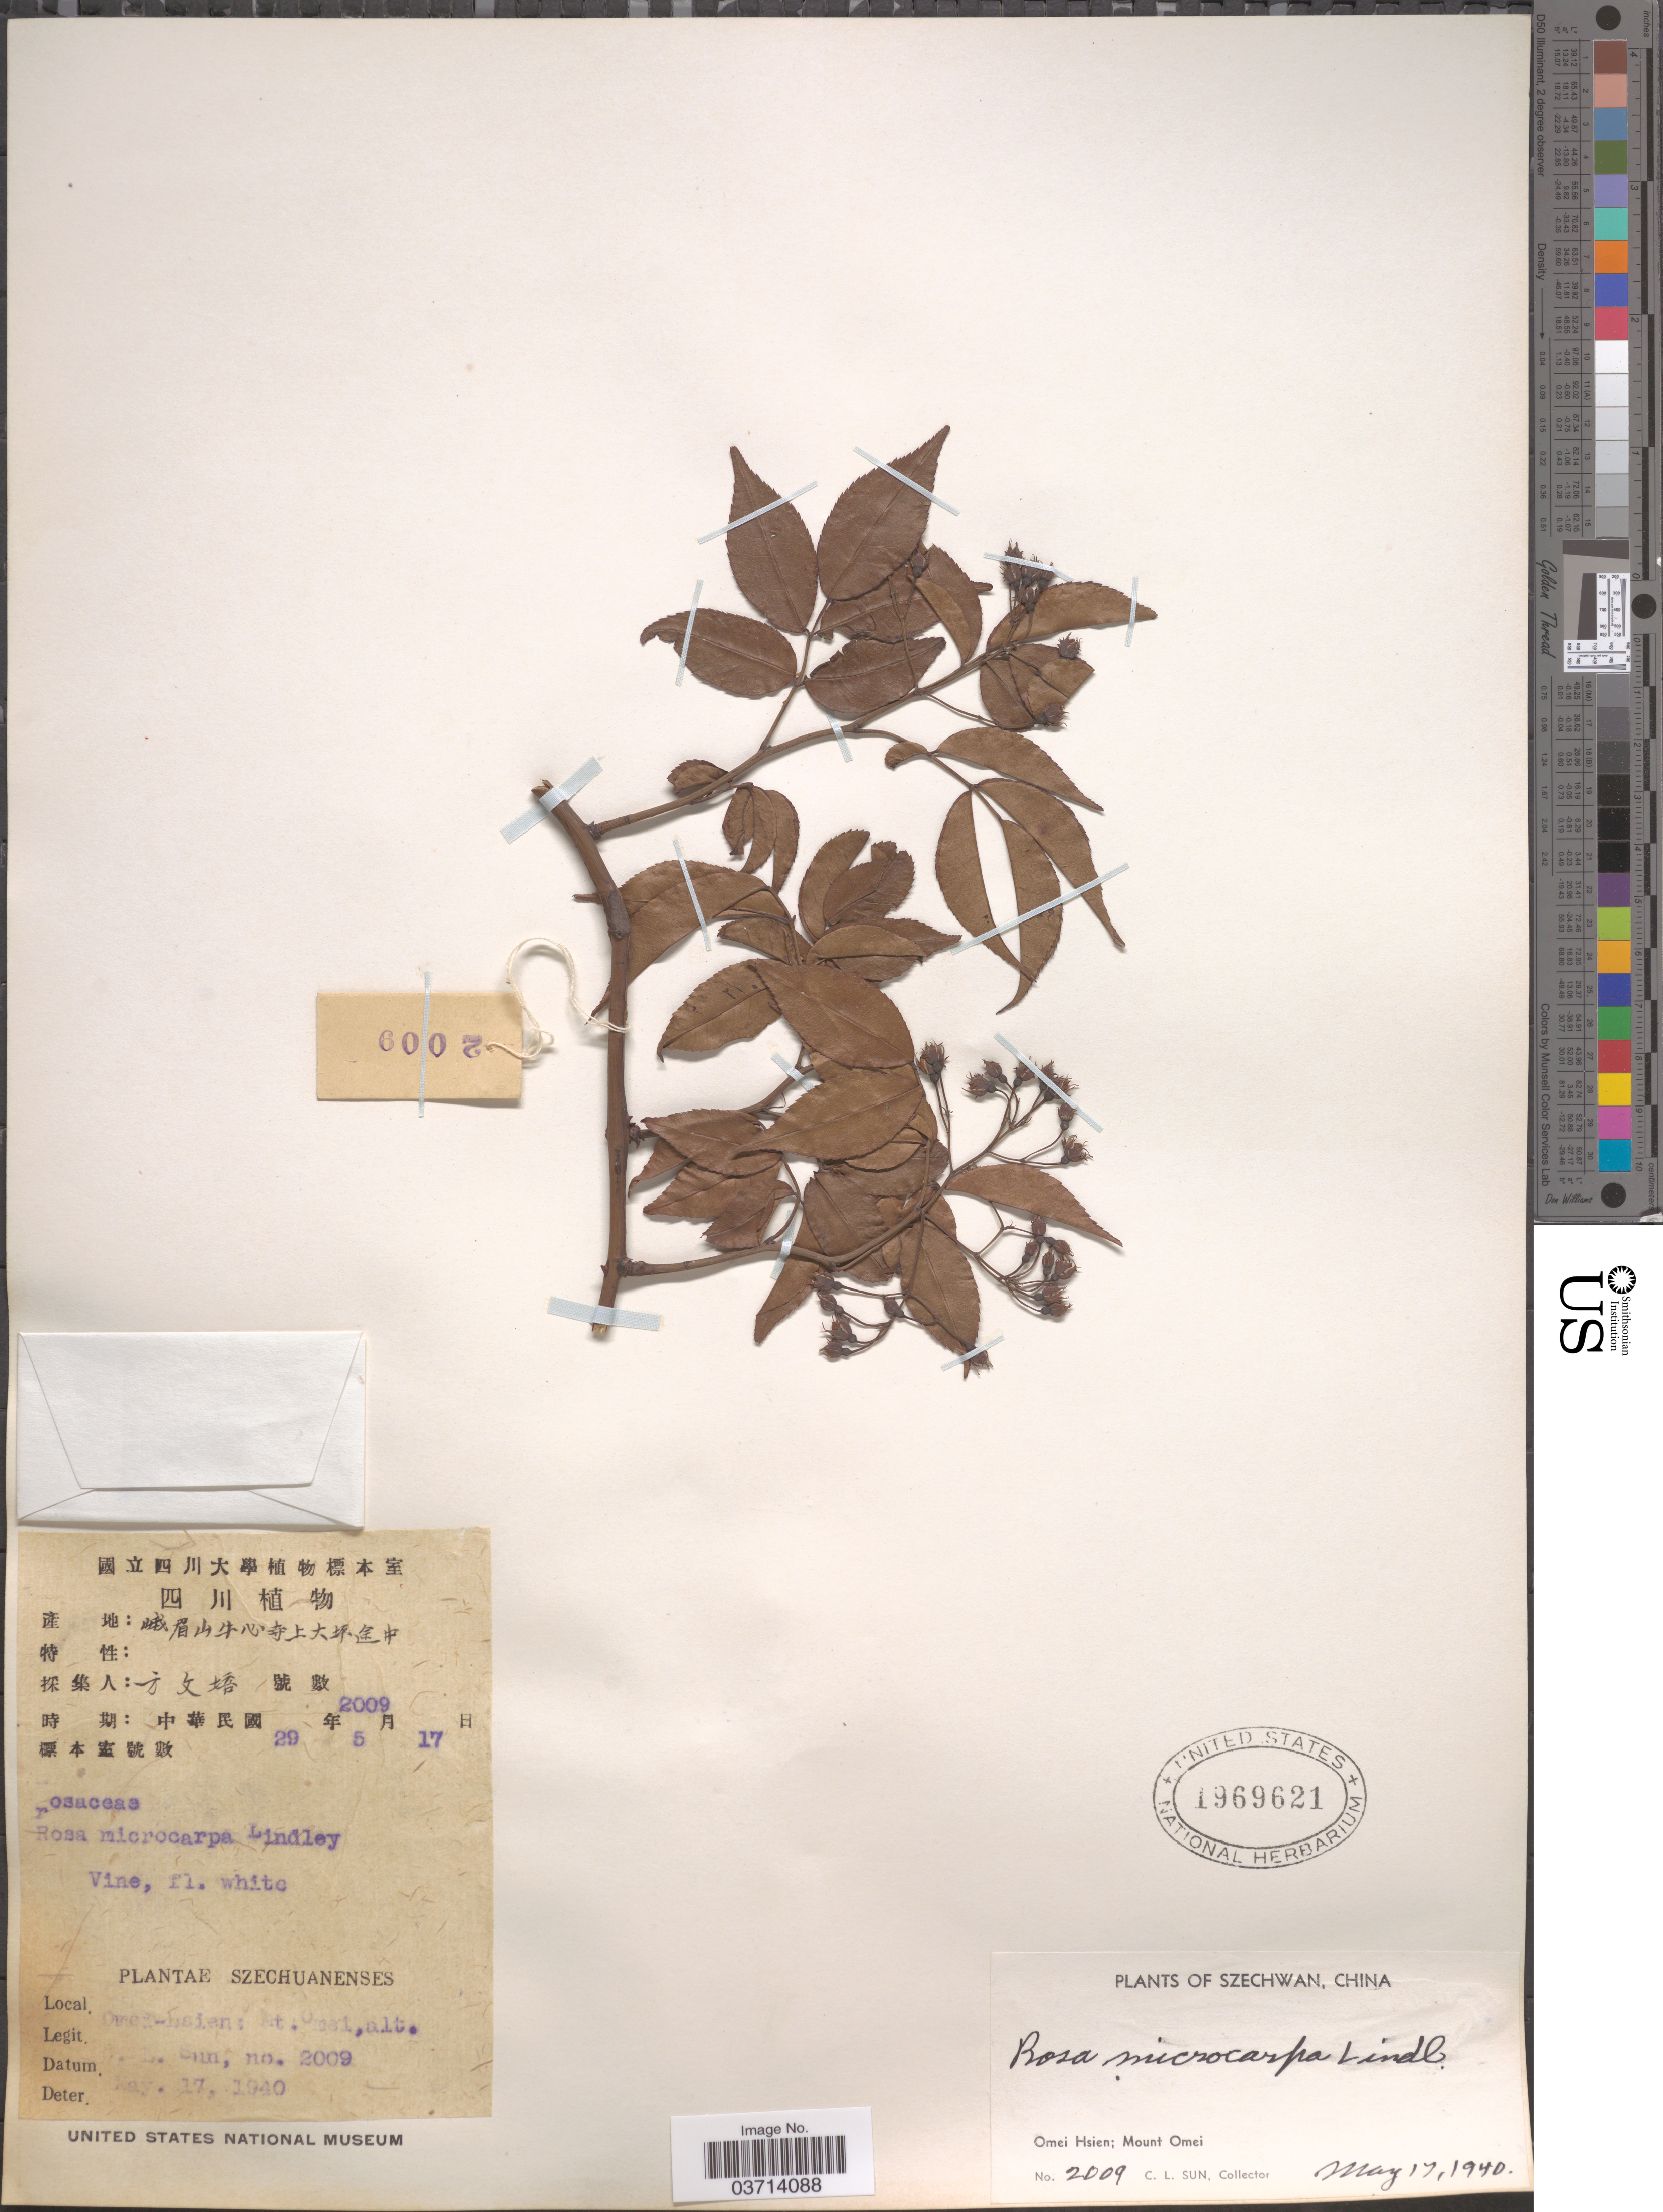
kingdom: Plantae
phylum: Tracheophyta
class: Magnoliopsida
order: Rosales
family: Rosaceae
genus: Rosa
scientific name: Rosa indica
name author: L.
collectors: C. Sun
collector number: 2009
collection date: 1940-05-17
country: China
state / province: Sichuan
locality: Szechuanenses. Omei Hsien; Mount Omei.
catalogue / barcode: US 1969621